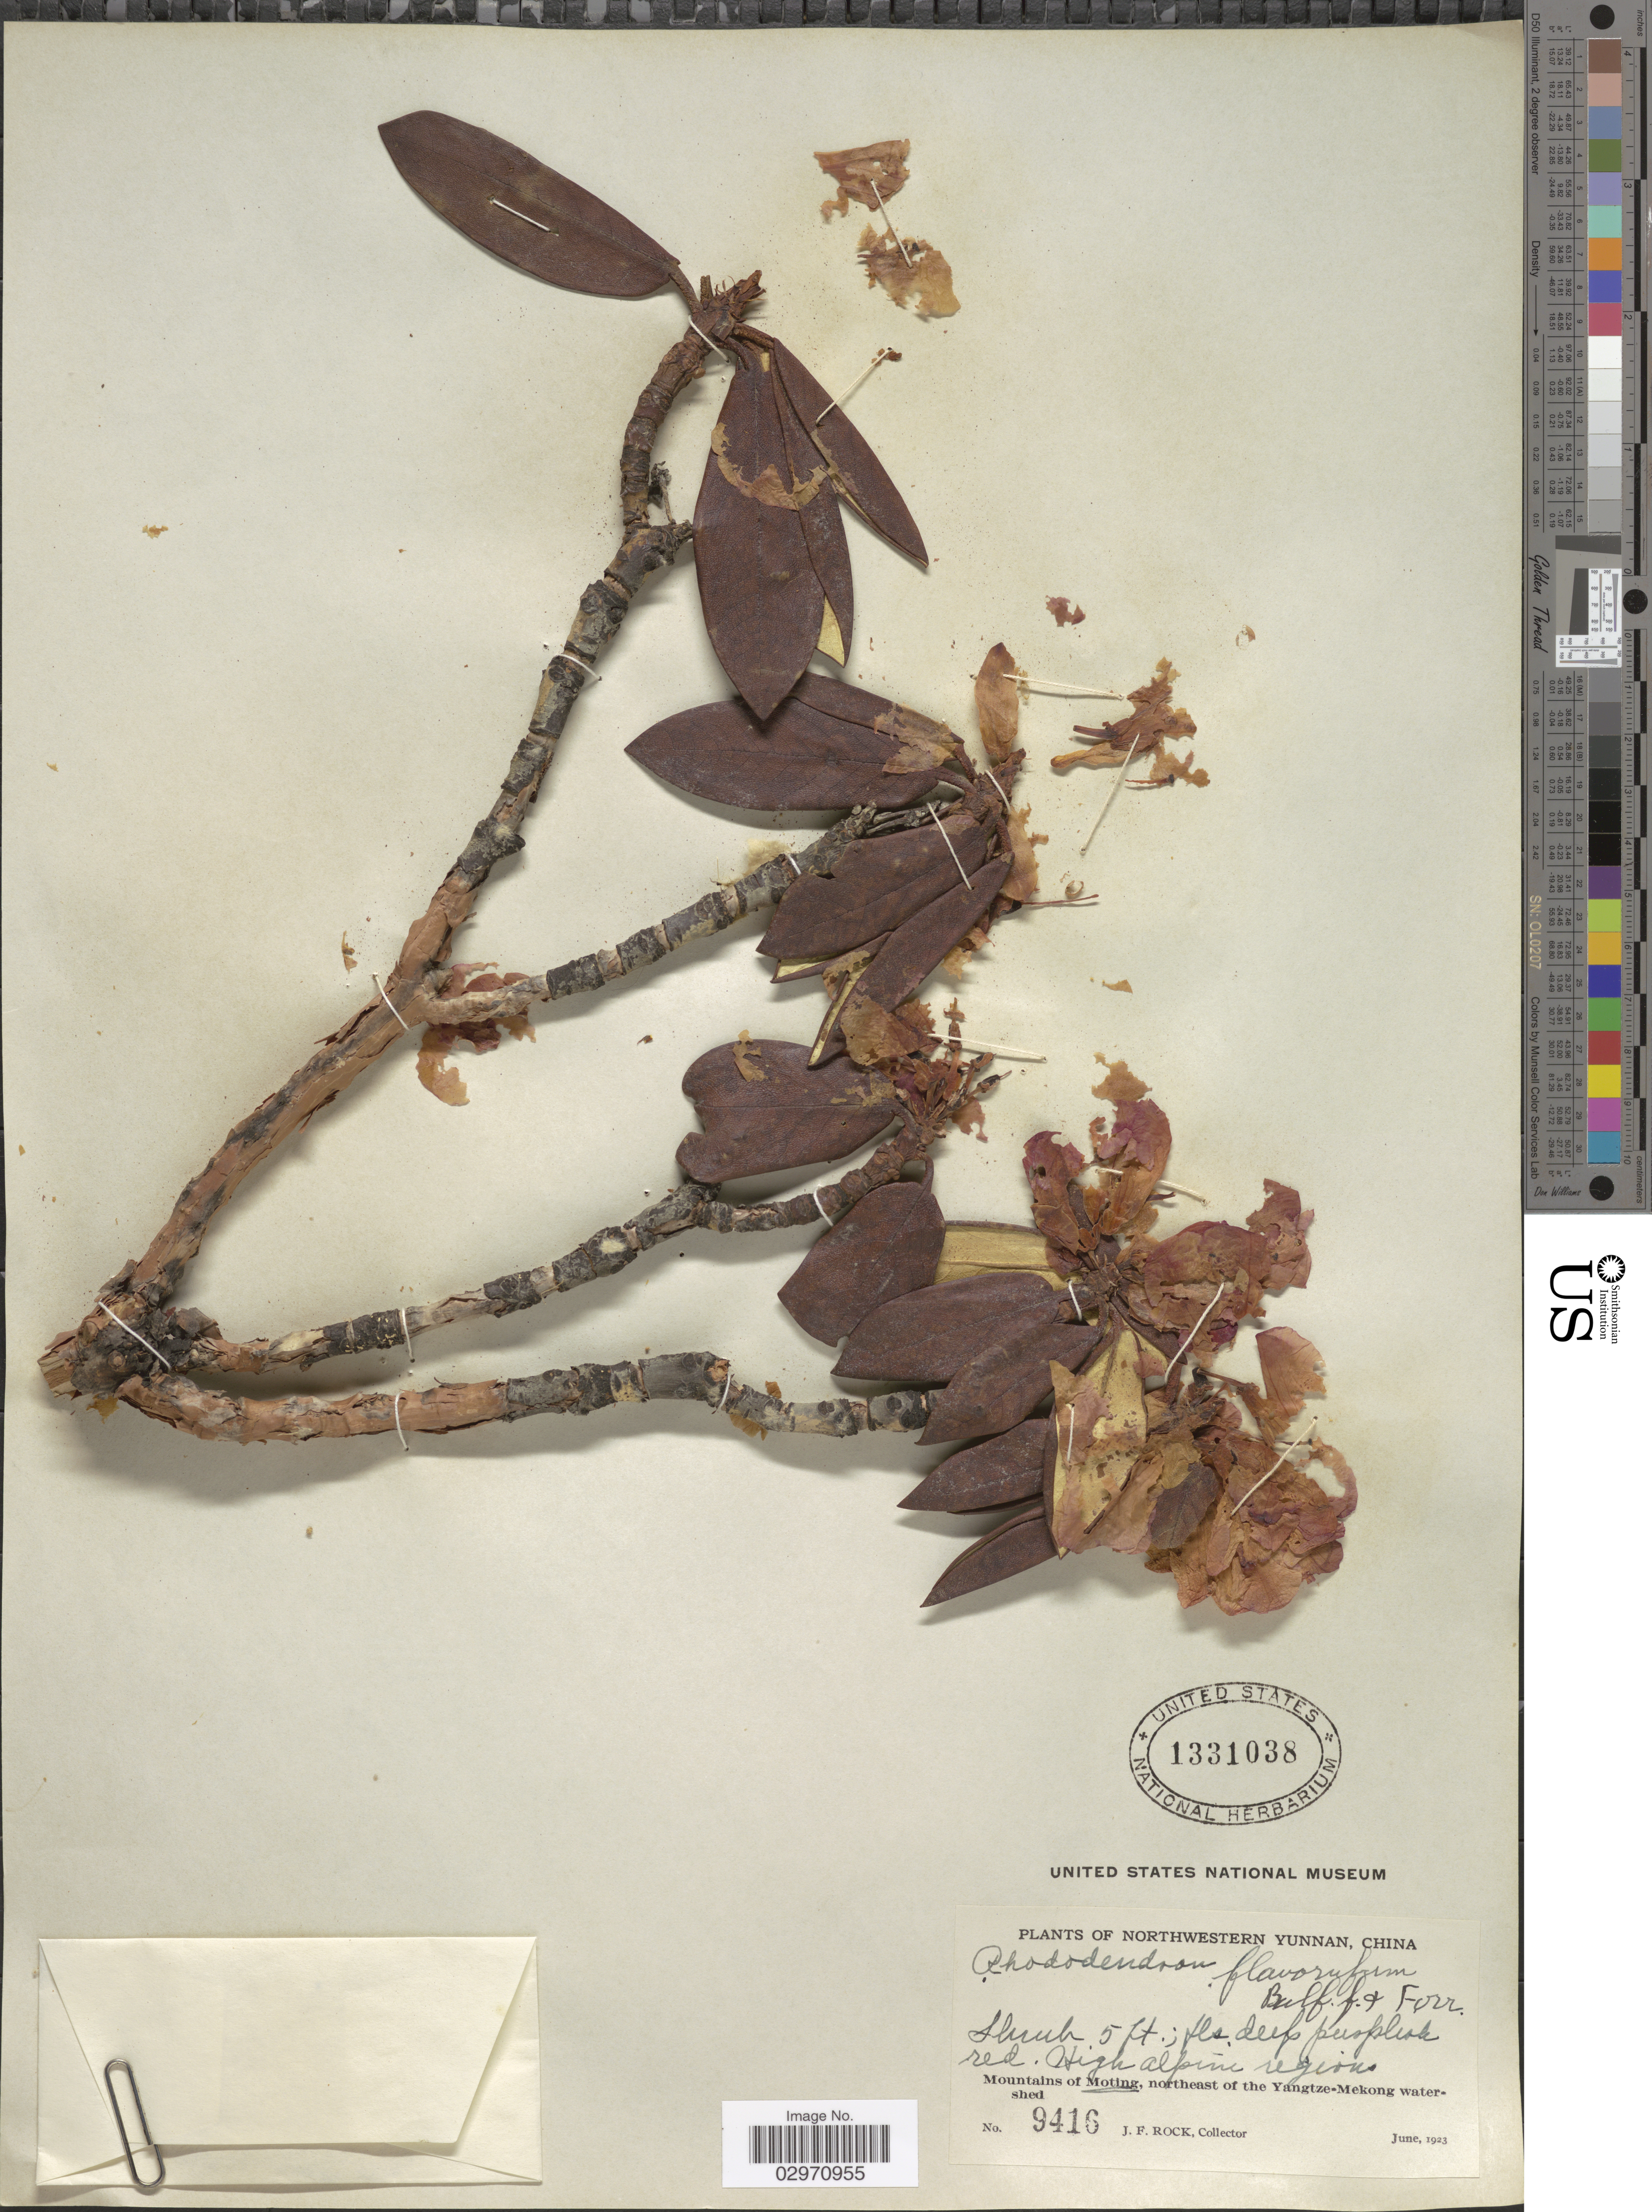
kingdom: Plantae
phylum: Tracheophyta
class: Magnoliopsida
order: Ericales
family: Ericaceae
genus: Rhododendron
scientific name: Rhododendron flavorufum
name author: Balf. f. & Forrest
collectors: J. Rock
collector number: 9416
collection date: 1923-06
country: China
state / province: Yunnan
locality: Nothwestern Yunnan. Mount of Moting, northeast of the Yangtze-Mekong watershed. High alpine region.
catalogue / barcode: US 1331038